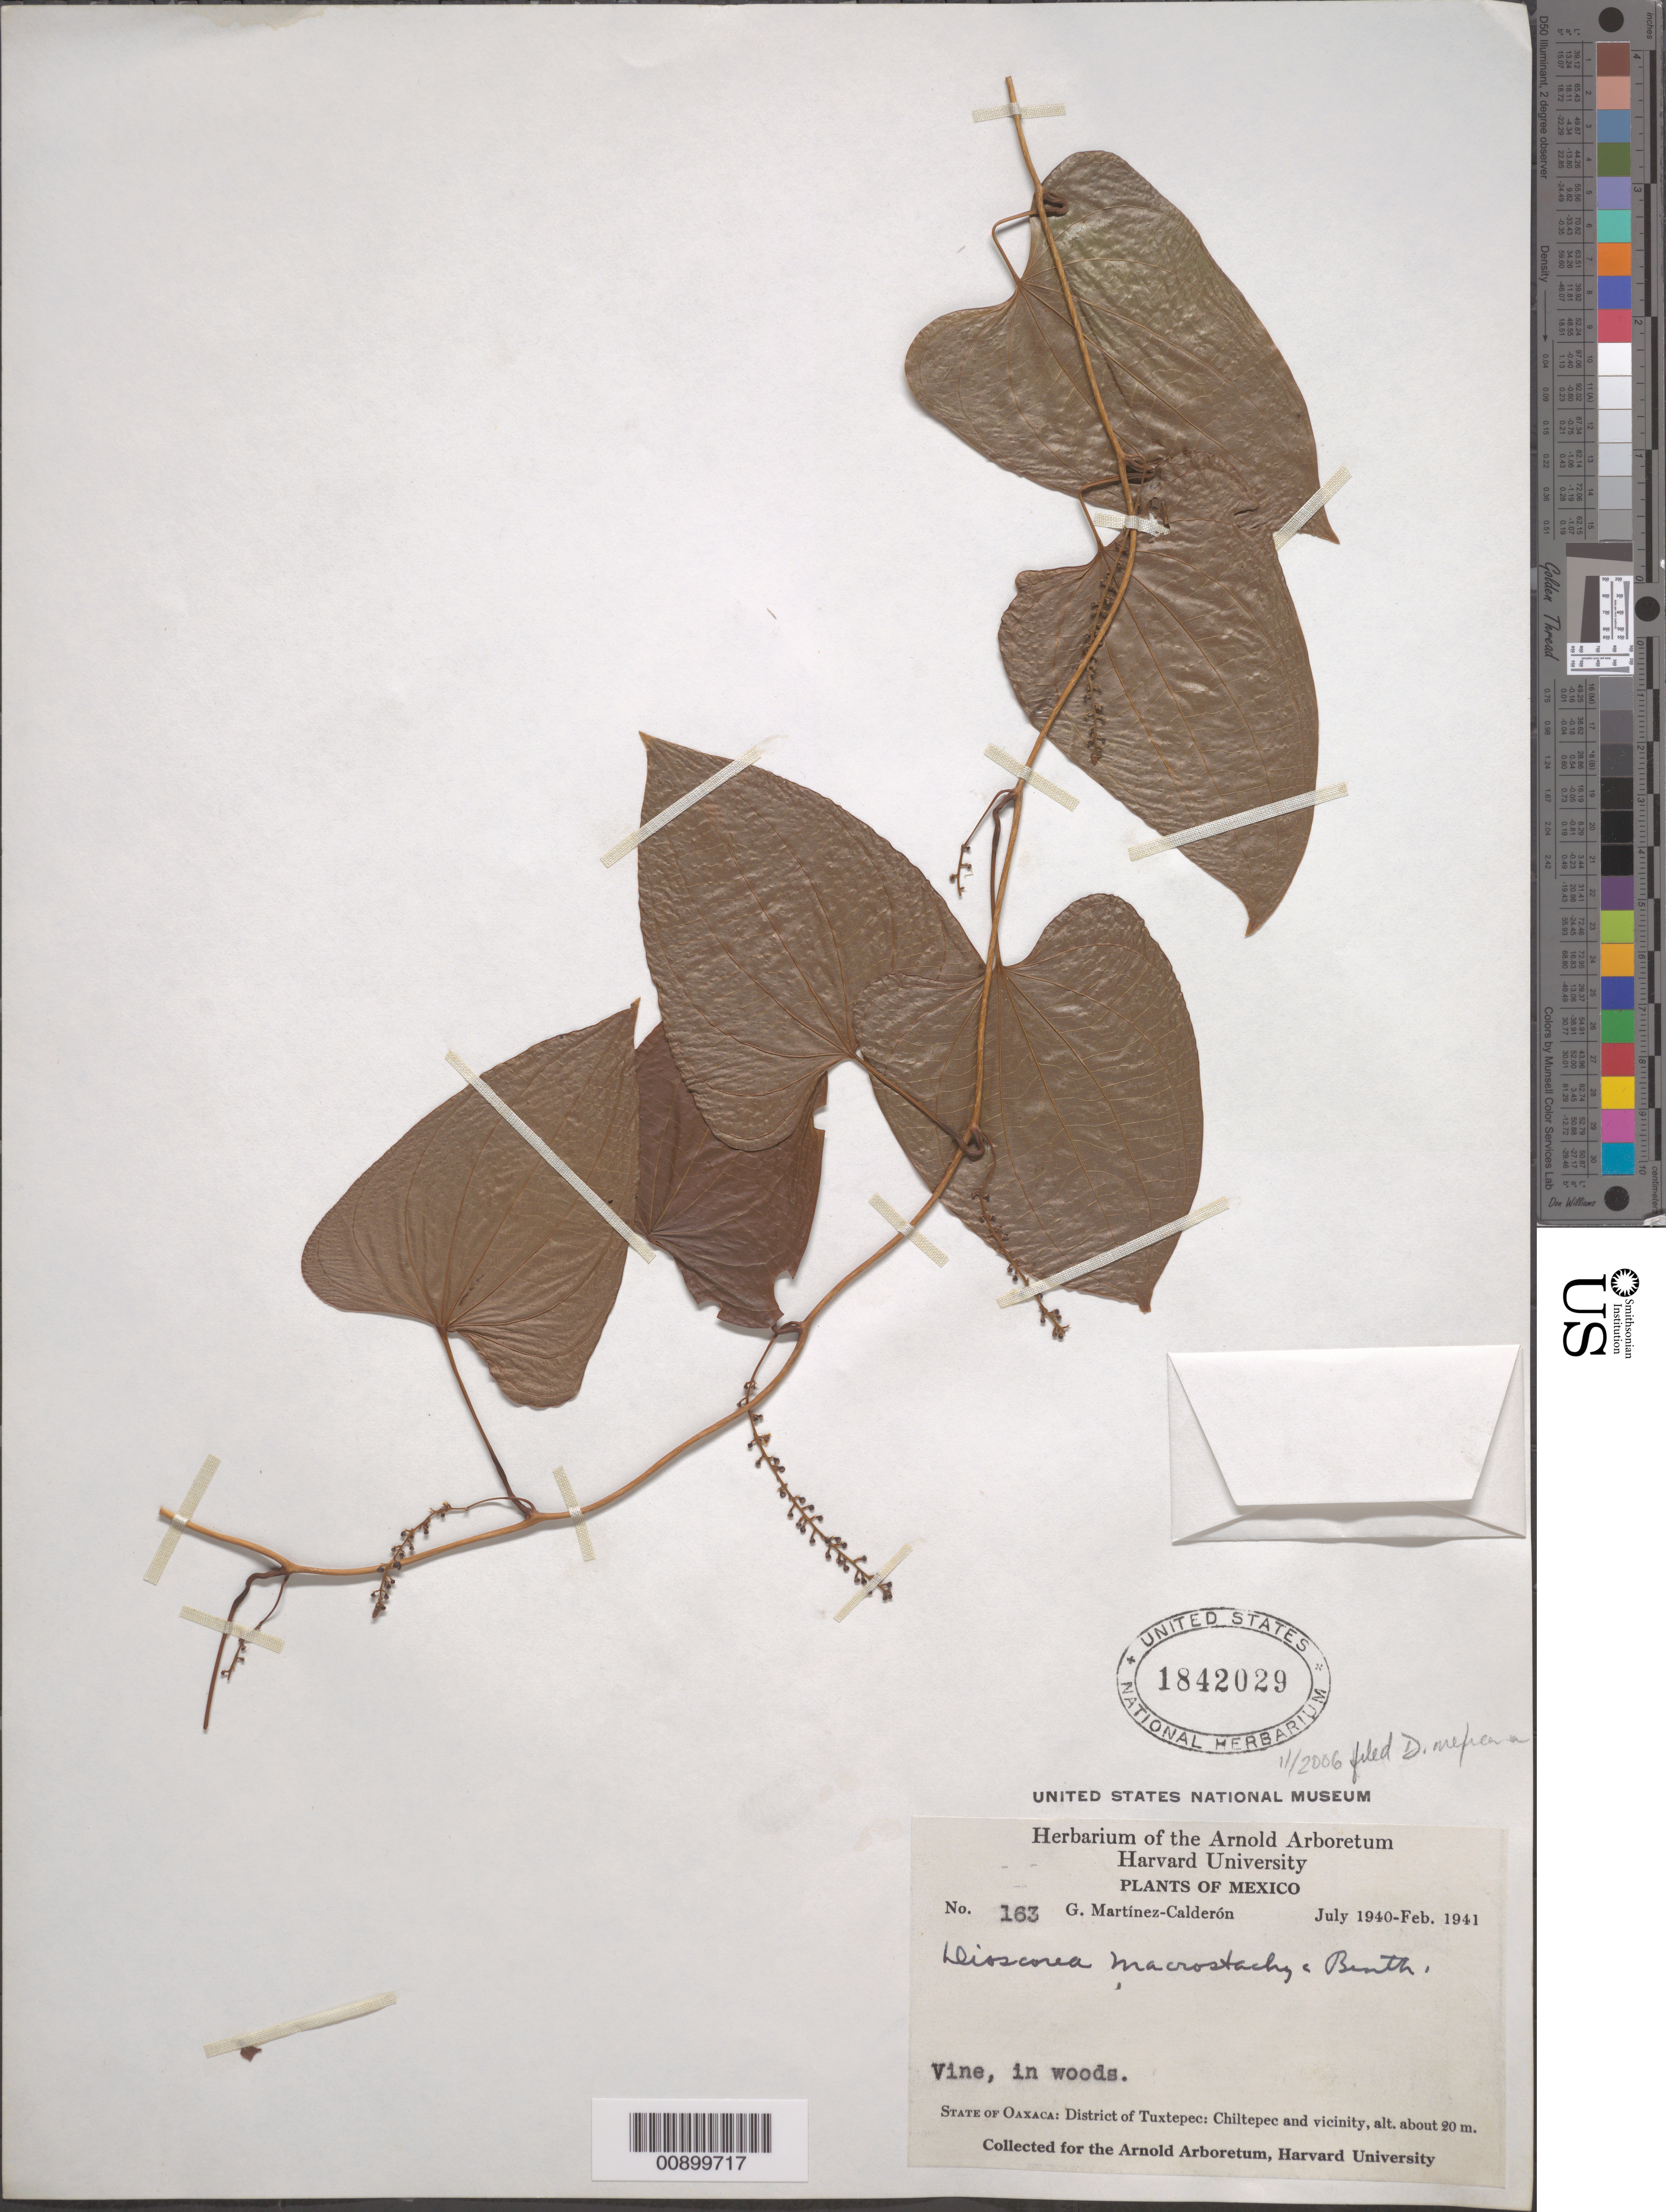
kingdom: Plantae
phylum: Tracheophyta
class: Liliopsida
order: Dioscoreales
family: Dioscoreaceae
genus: Dioscorea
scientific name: Dioscorea mexicana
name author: Scheidw.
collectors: G. Martinez-C.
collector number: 163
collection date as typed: Jul 1940 to -- Feb 1941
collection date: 1940-07/1941-02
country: Mexico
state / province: Oaxaca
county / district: Tuxtepec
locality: State of Oaxaca: District of Tuxtepec: Chiltepec and vicinity.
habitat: In woods.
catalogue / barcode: US 1842029